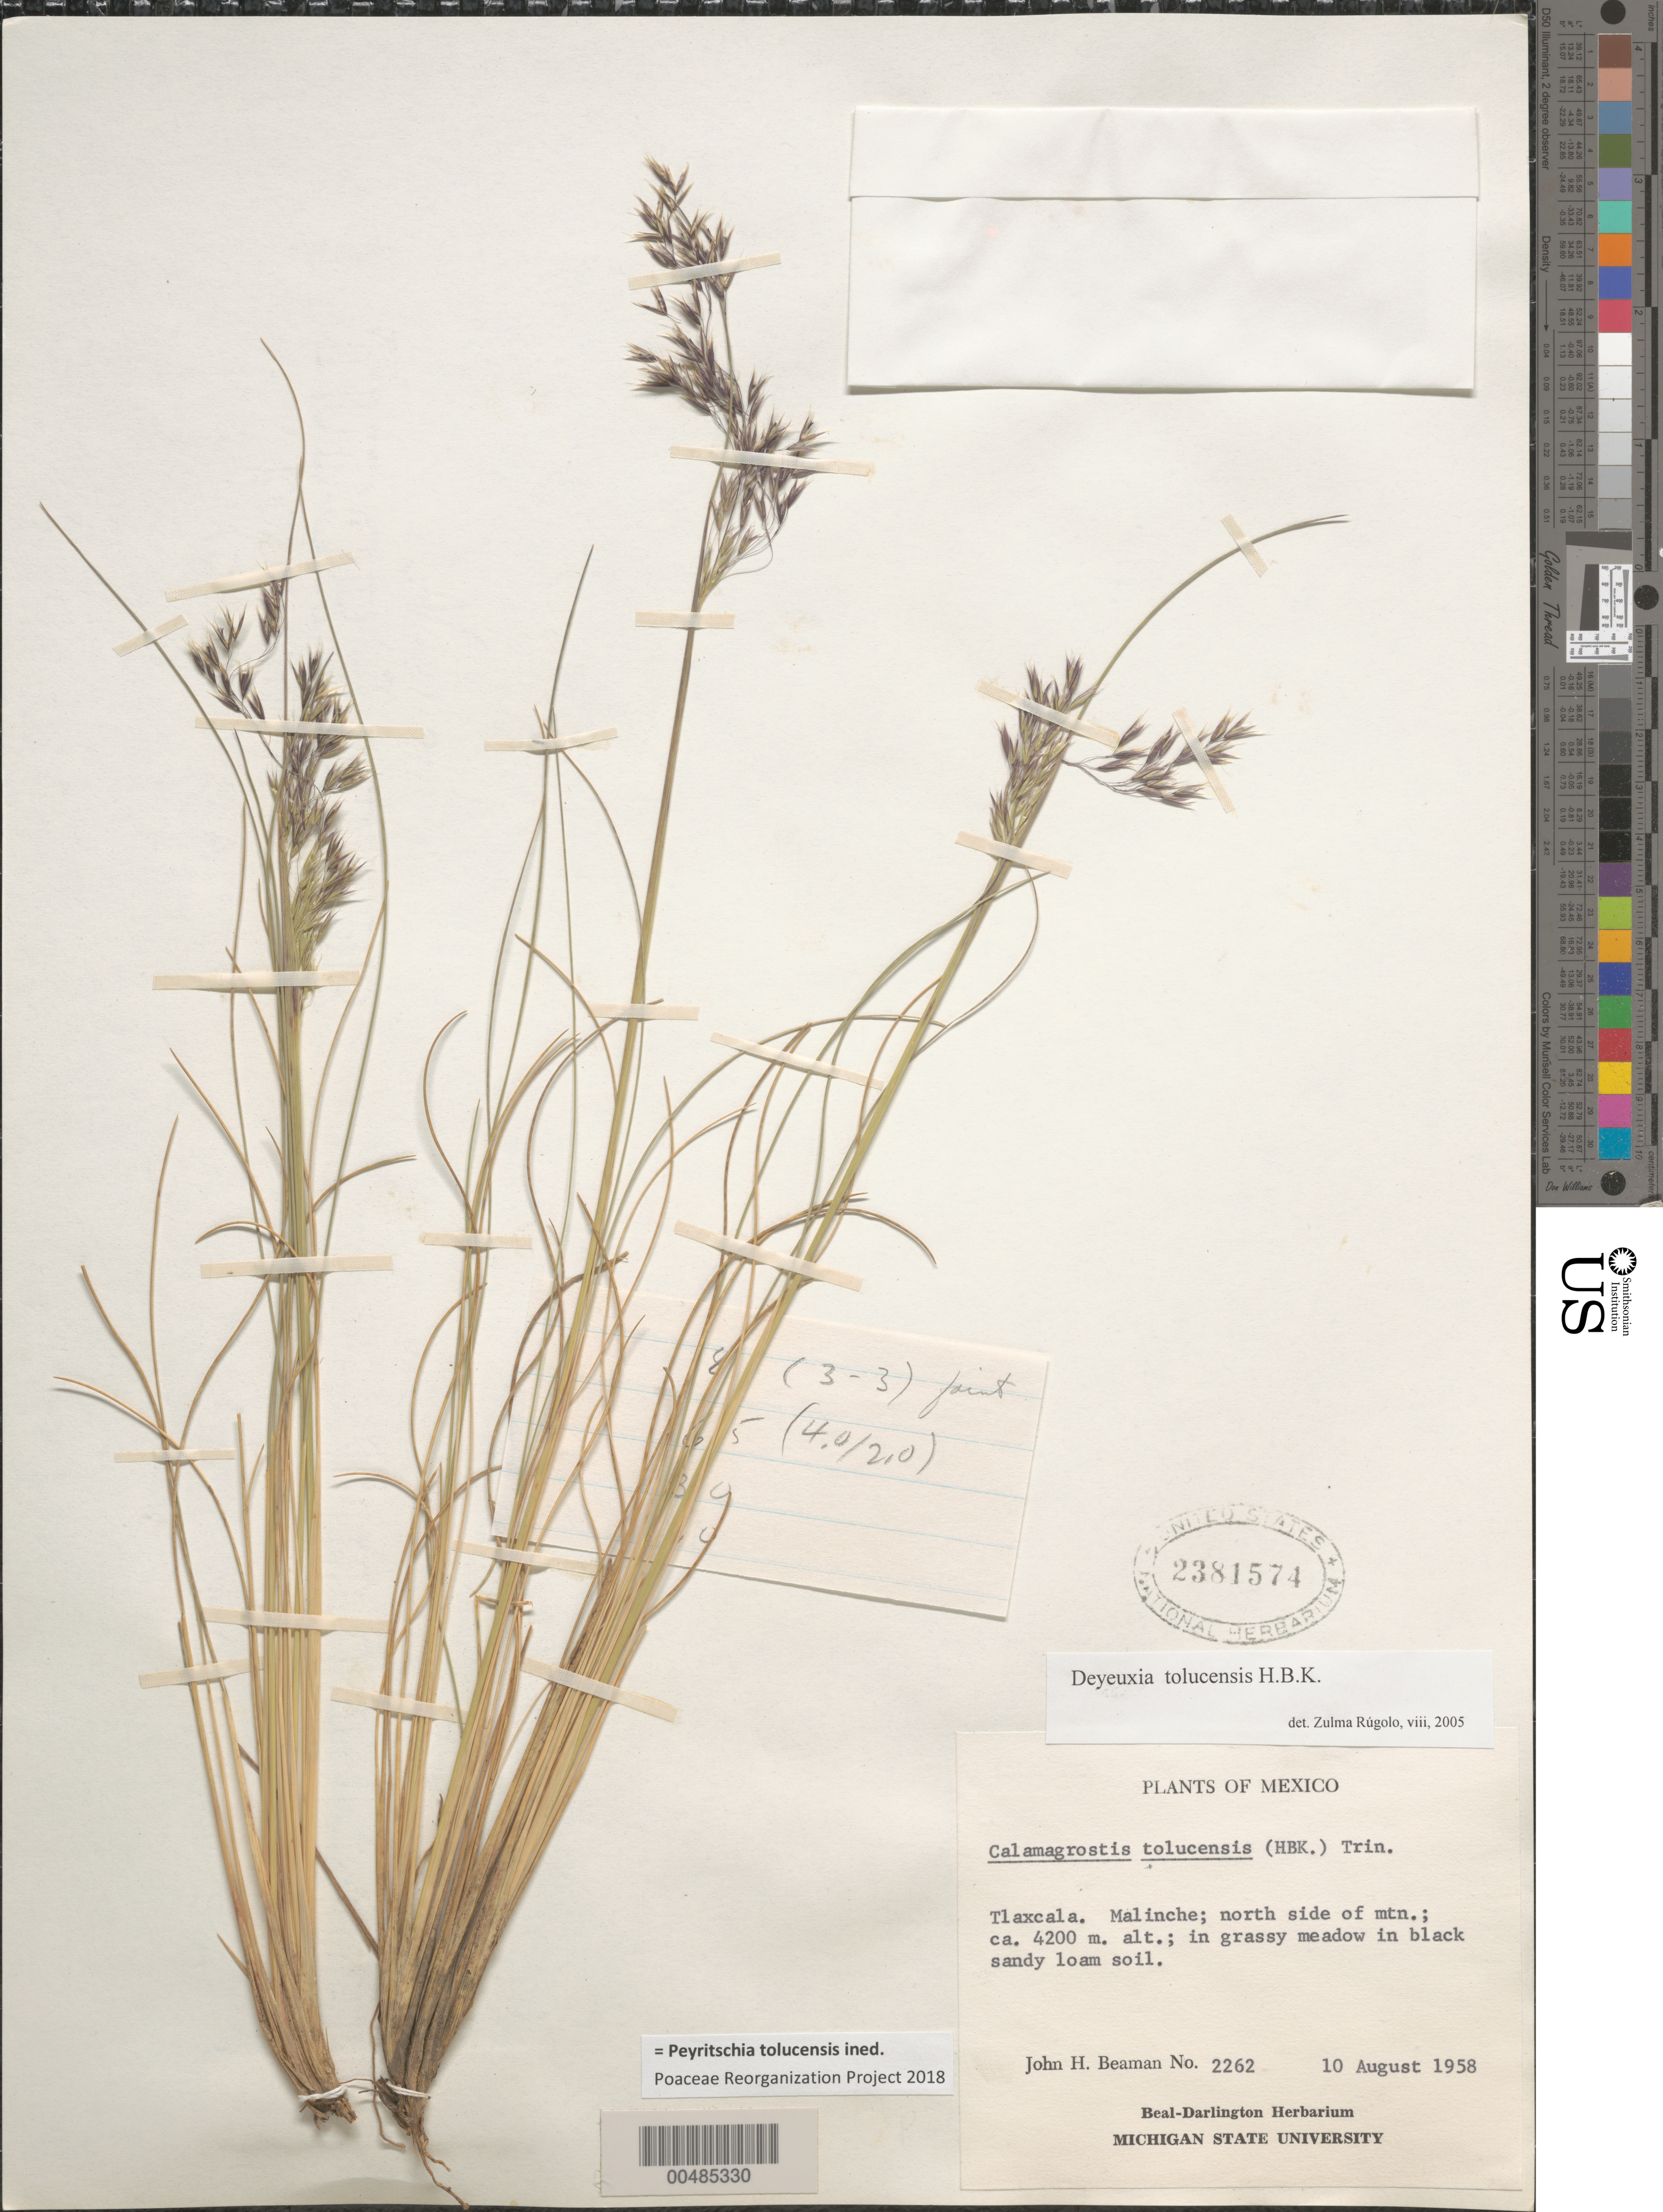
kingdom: Plantae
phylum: Tracheophyta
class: Liliopsida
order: Poales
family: Poaceae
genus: Peyritschia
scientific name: Peyritschia tolucensis ined.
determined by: Poaceae Reorganization Project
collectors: J. H. Beaman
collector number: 2262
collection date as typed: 10 Aug 1958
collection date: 1958-08-10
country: Mexico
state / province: Tlaxcala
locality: Malinche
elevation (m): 4200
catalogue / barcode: US 2381574